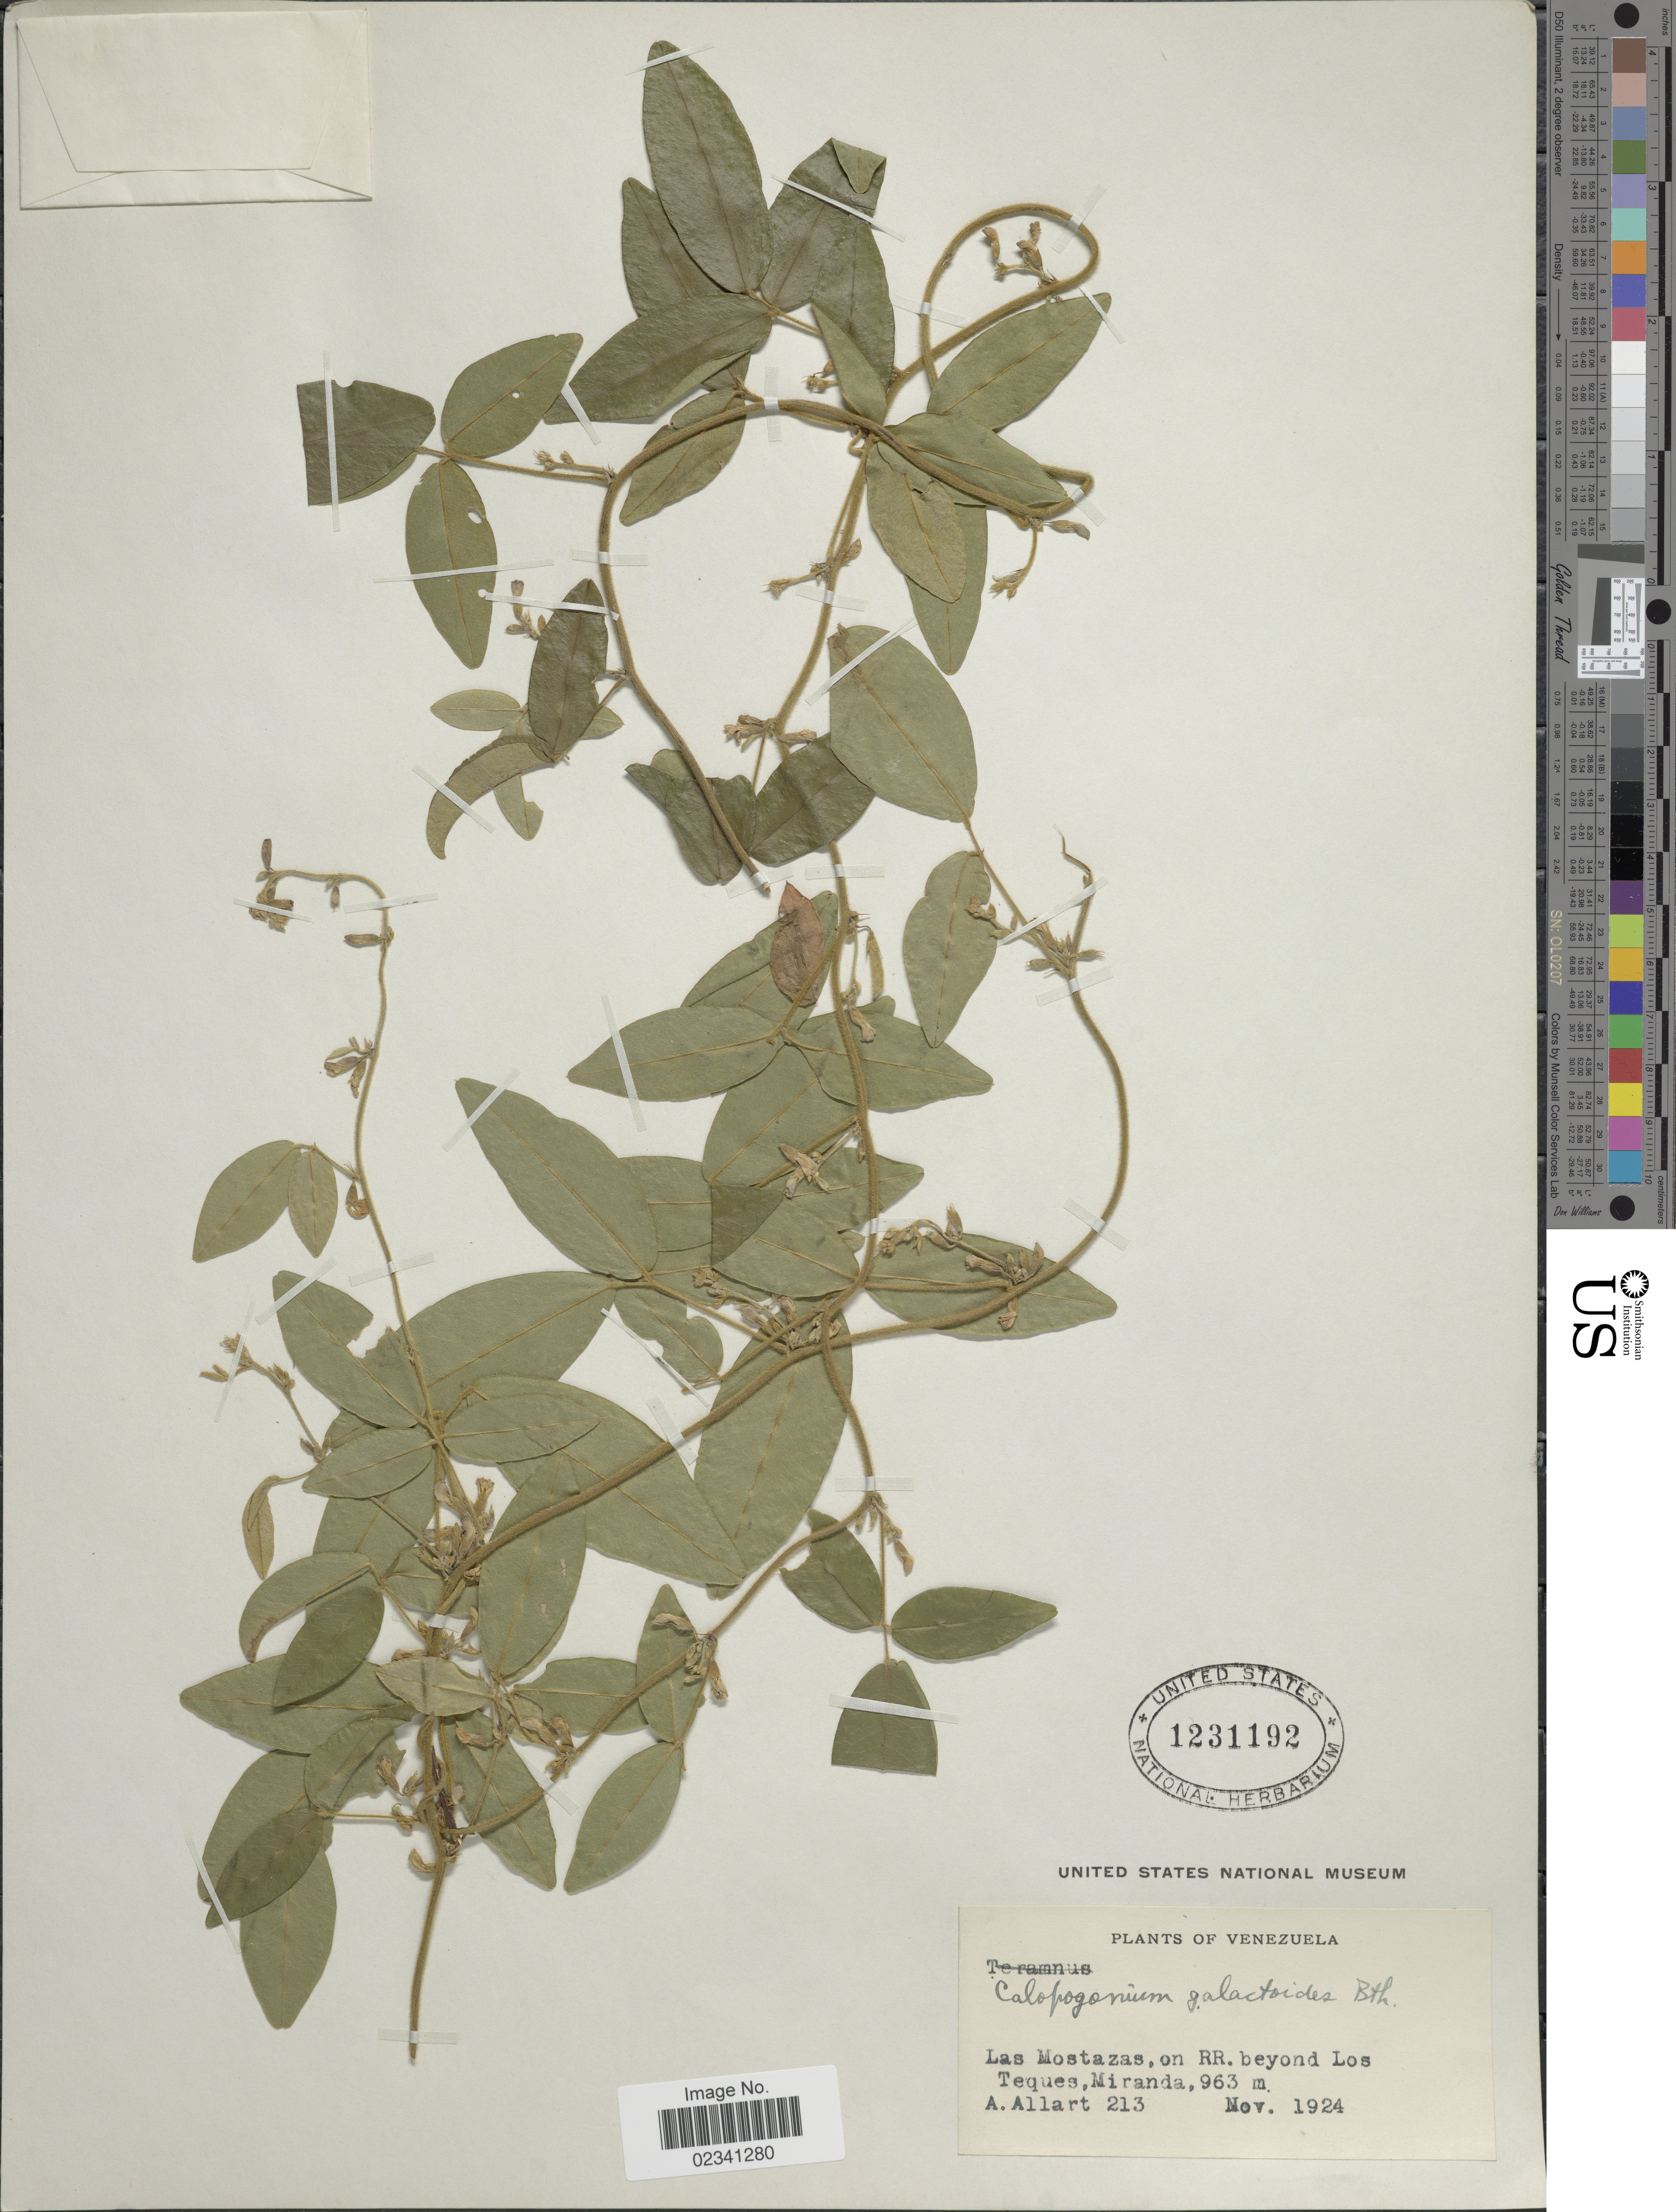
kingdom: Plantae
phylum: Tracheophyta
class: Magnoliopsida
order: Fabales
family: Fabaceae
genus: Calopogonium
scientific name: Calopogonium galactioides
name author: (Kunth) Hemsl.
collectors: A. Allart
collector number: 213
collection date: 1924-11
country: Venezuela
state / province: Miranda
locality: Las Mostazas, on RR. beyond Los Teques, Miranda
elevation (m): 963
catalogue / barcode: US 1231192